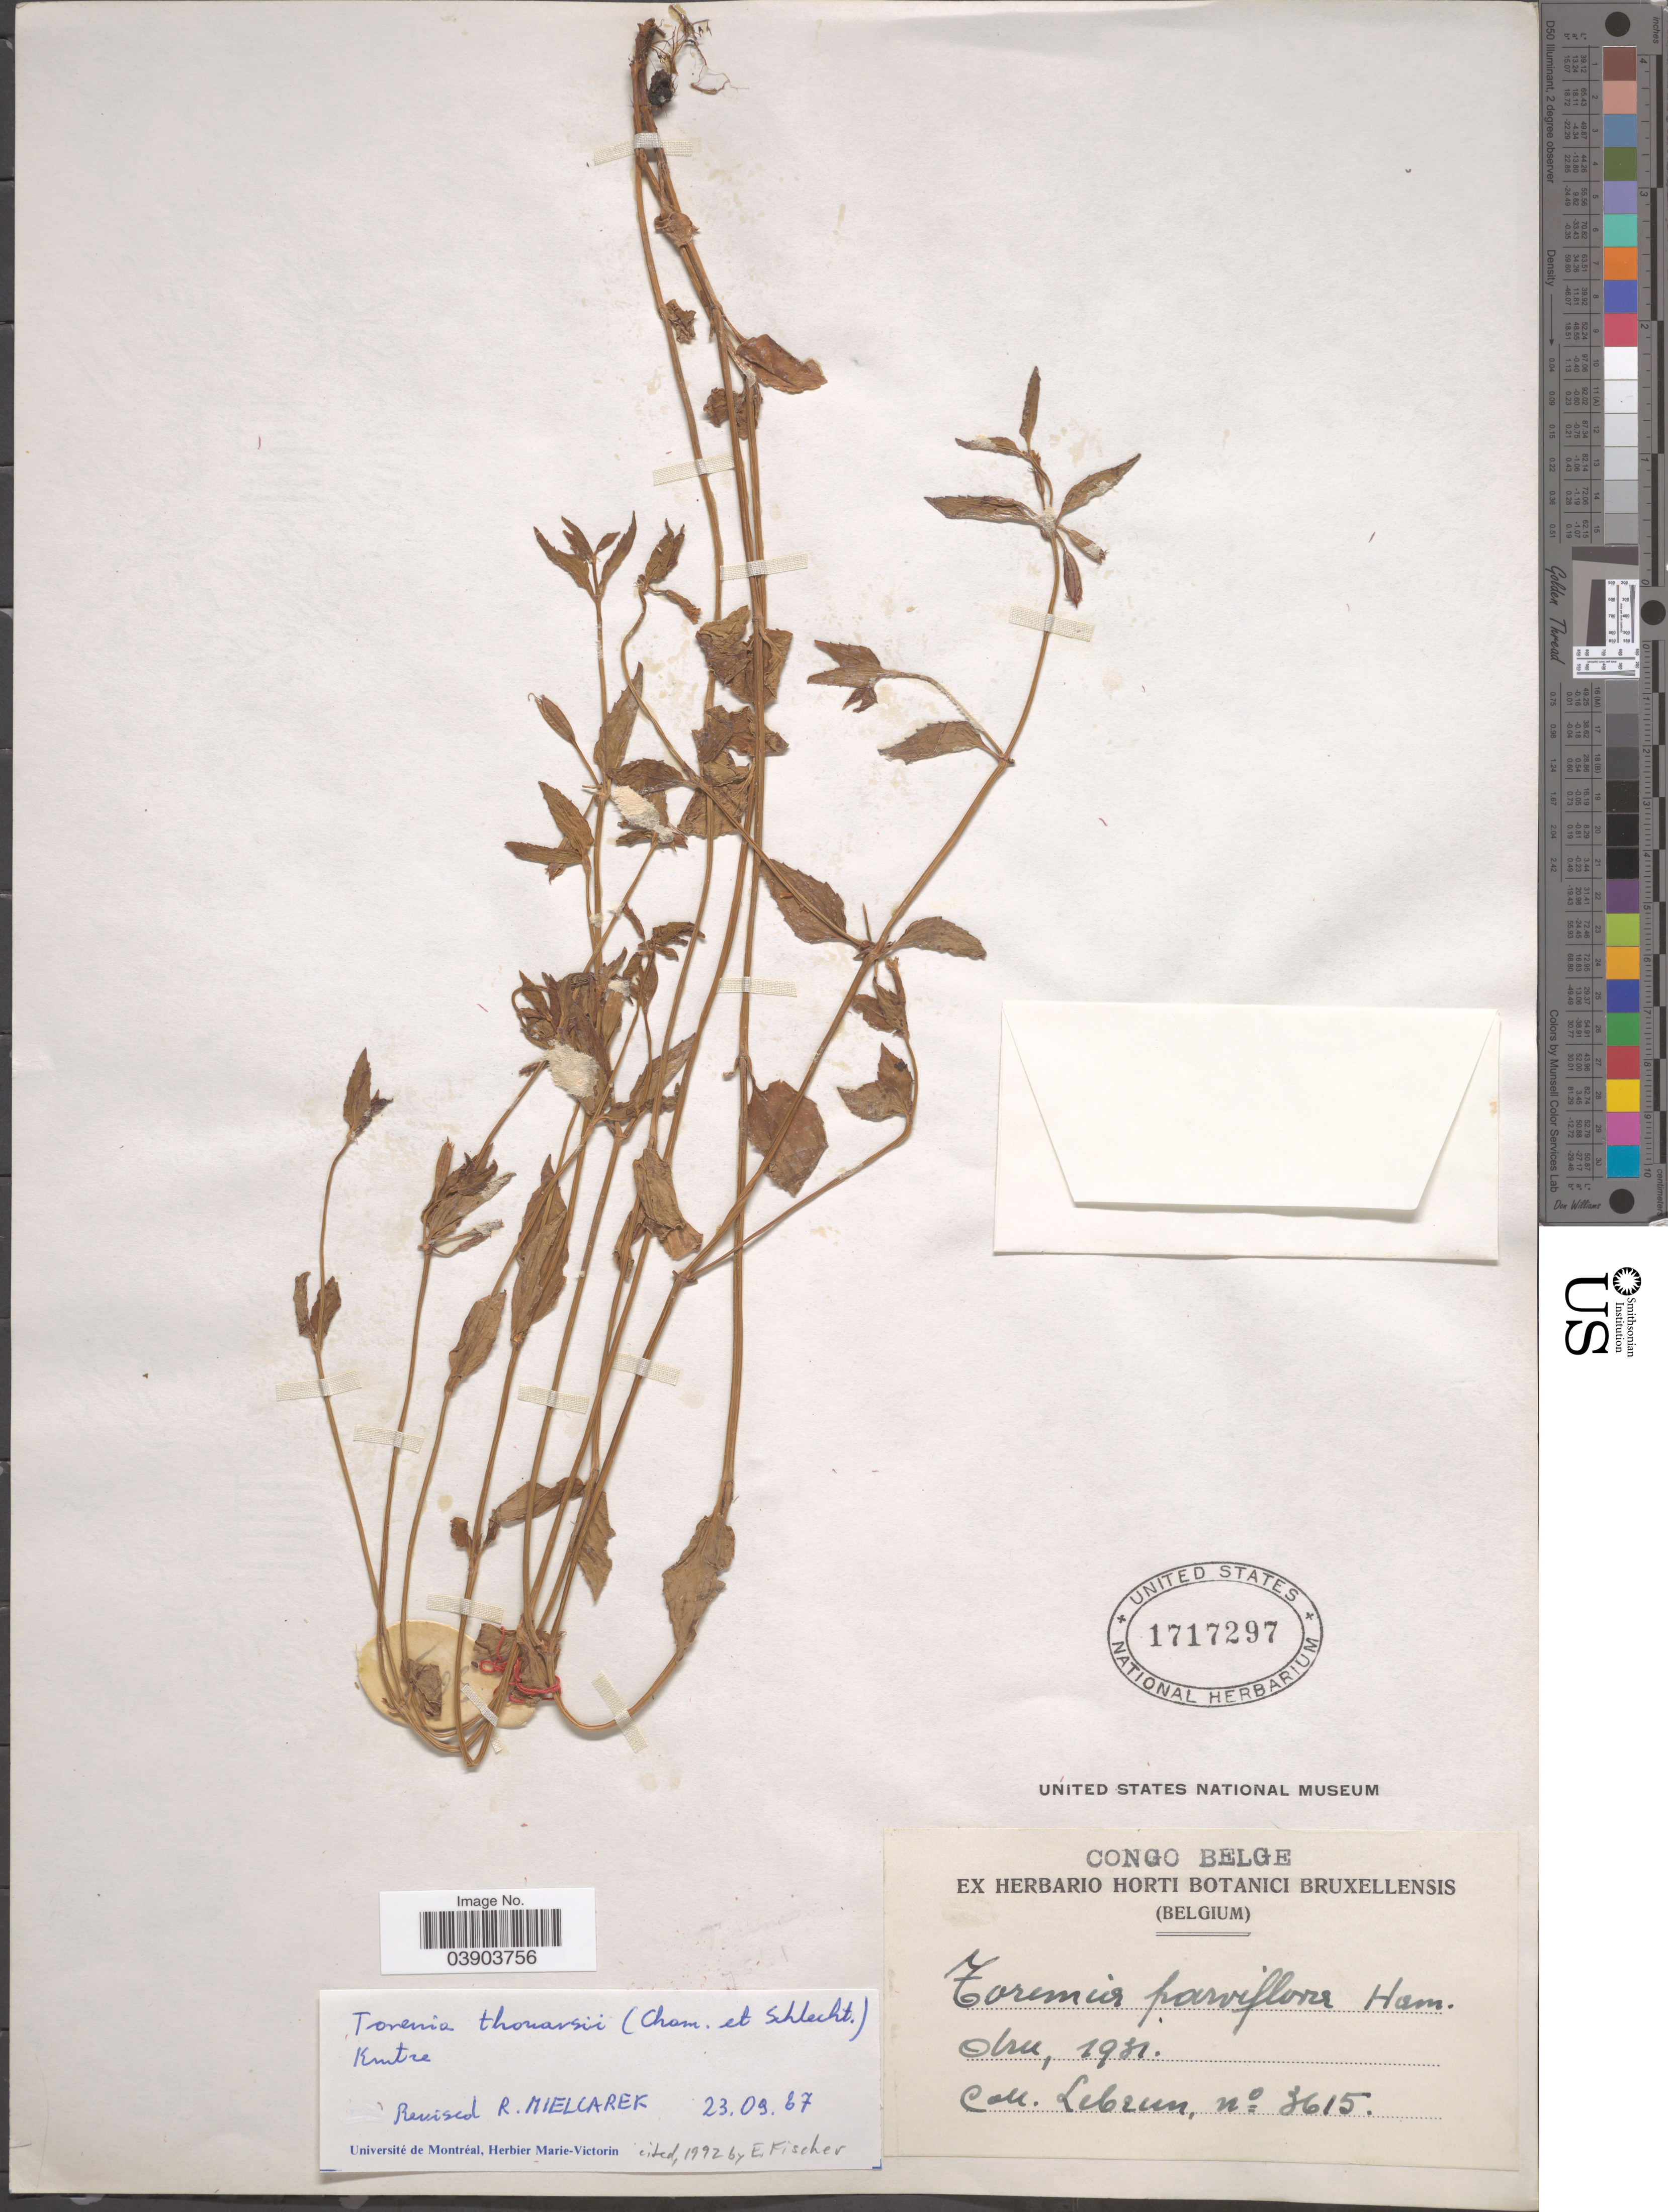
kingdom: Plantae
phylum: Tracheophyta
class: Magnoliopsida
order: Lamiales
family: Linderniaceae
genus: Torenia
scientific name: Torenia thouarsii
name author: (Cham. & Schltdl.) Kuntze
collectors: J.A. Lebrun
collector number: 3615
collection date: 1931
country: Congo, Democratic Republic of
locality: Congo Belge. Aru.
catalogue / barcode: US 1717297